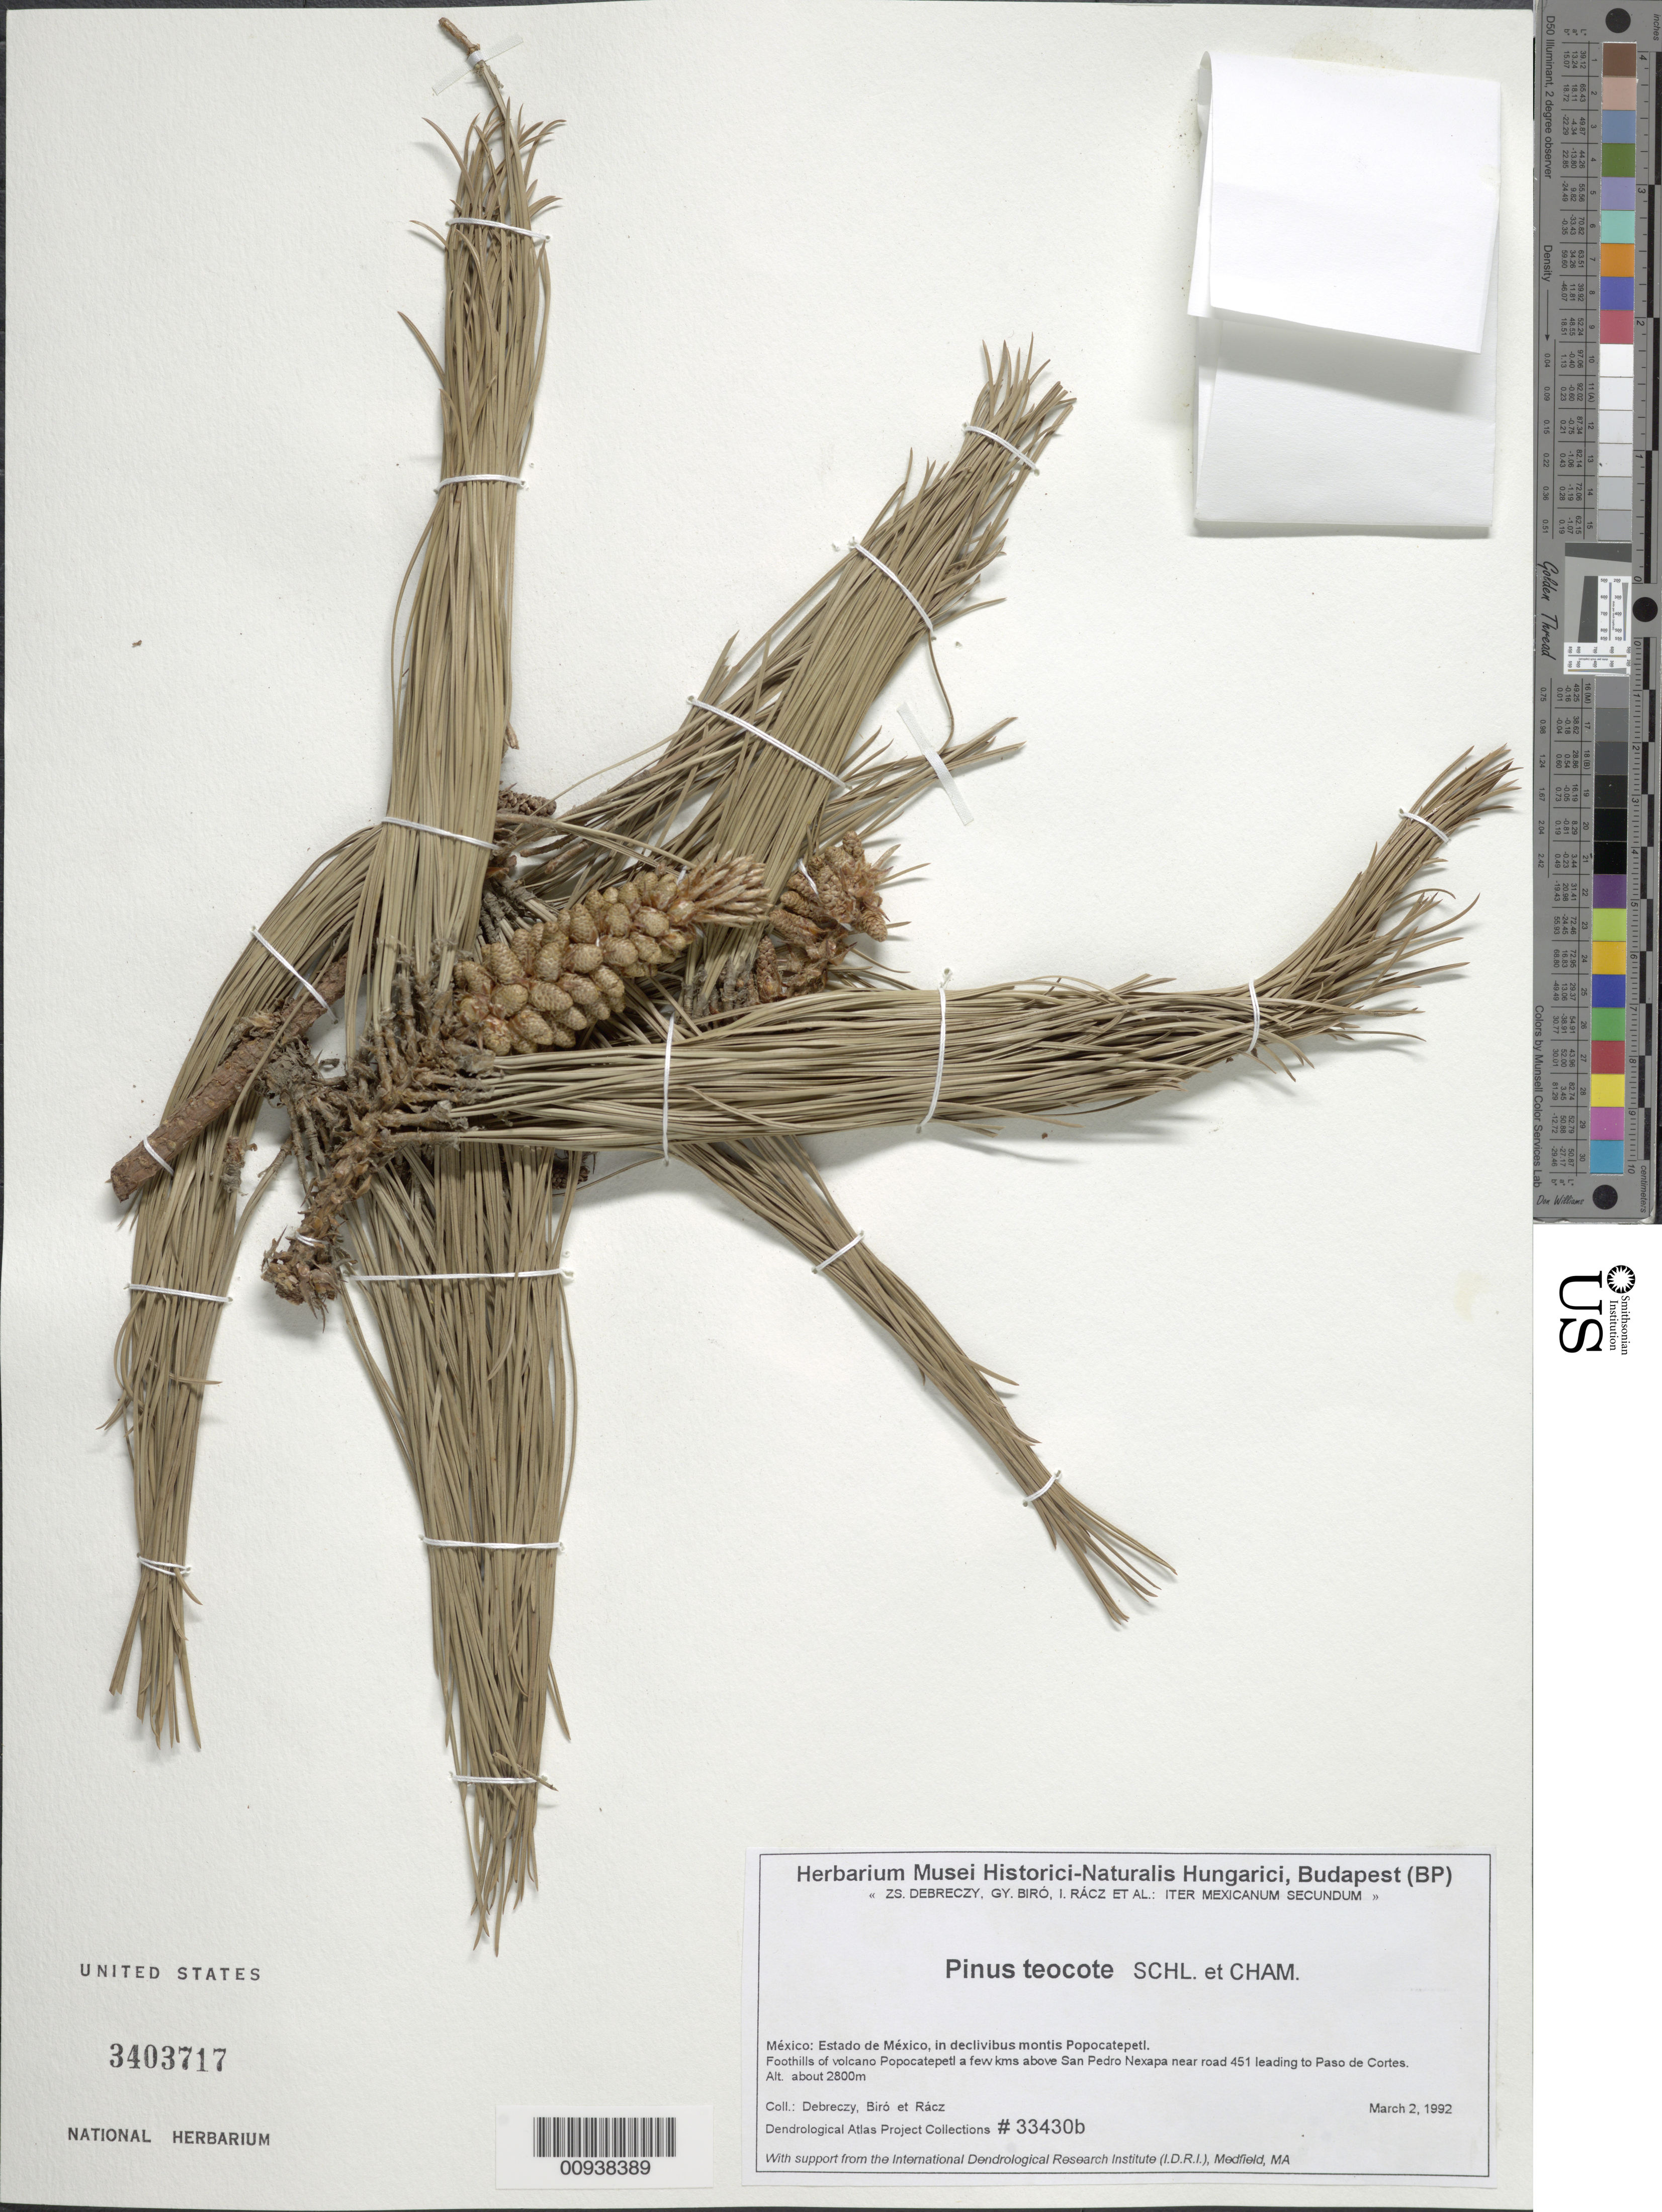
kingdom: Plantae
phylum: Tracheophyta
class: Pinopsida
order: Pinales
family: Pinaceae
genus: Pinus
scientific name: Pinus teocote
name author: Schltdl. & Cham.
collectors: Z. Debreczy, G. Biro & I. Rácz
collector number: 33430 b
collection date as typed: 02 Mar 1992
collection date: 1992-03-02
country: Mexico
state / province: México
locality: Foothills of volcano Popocatepetl a few kms. Above San pedro Nexapa near road 451 leading to Paso de Cortés.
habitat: Foothills of volcano.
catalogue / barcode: US 3403717